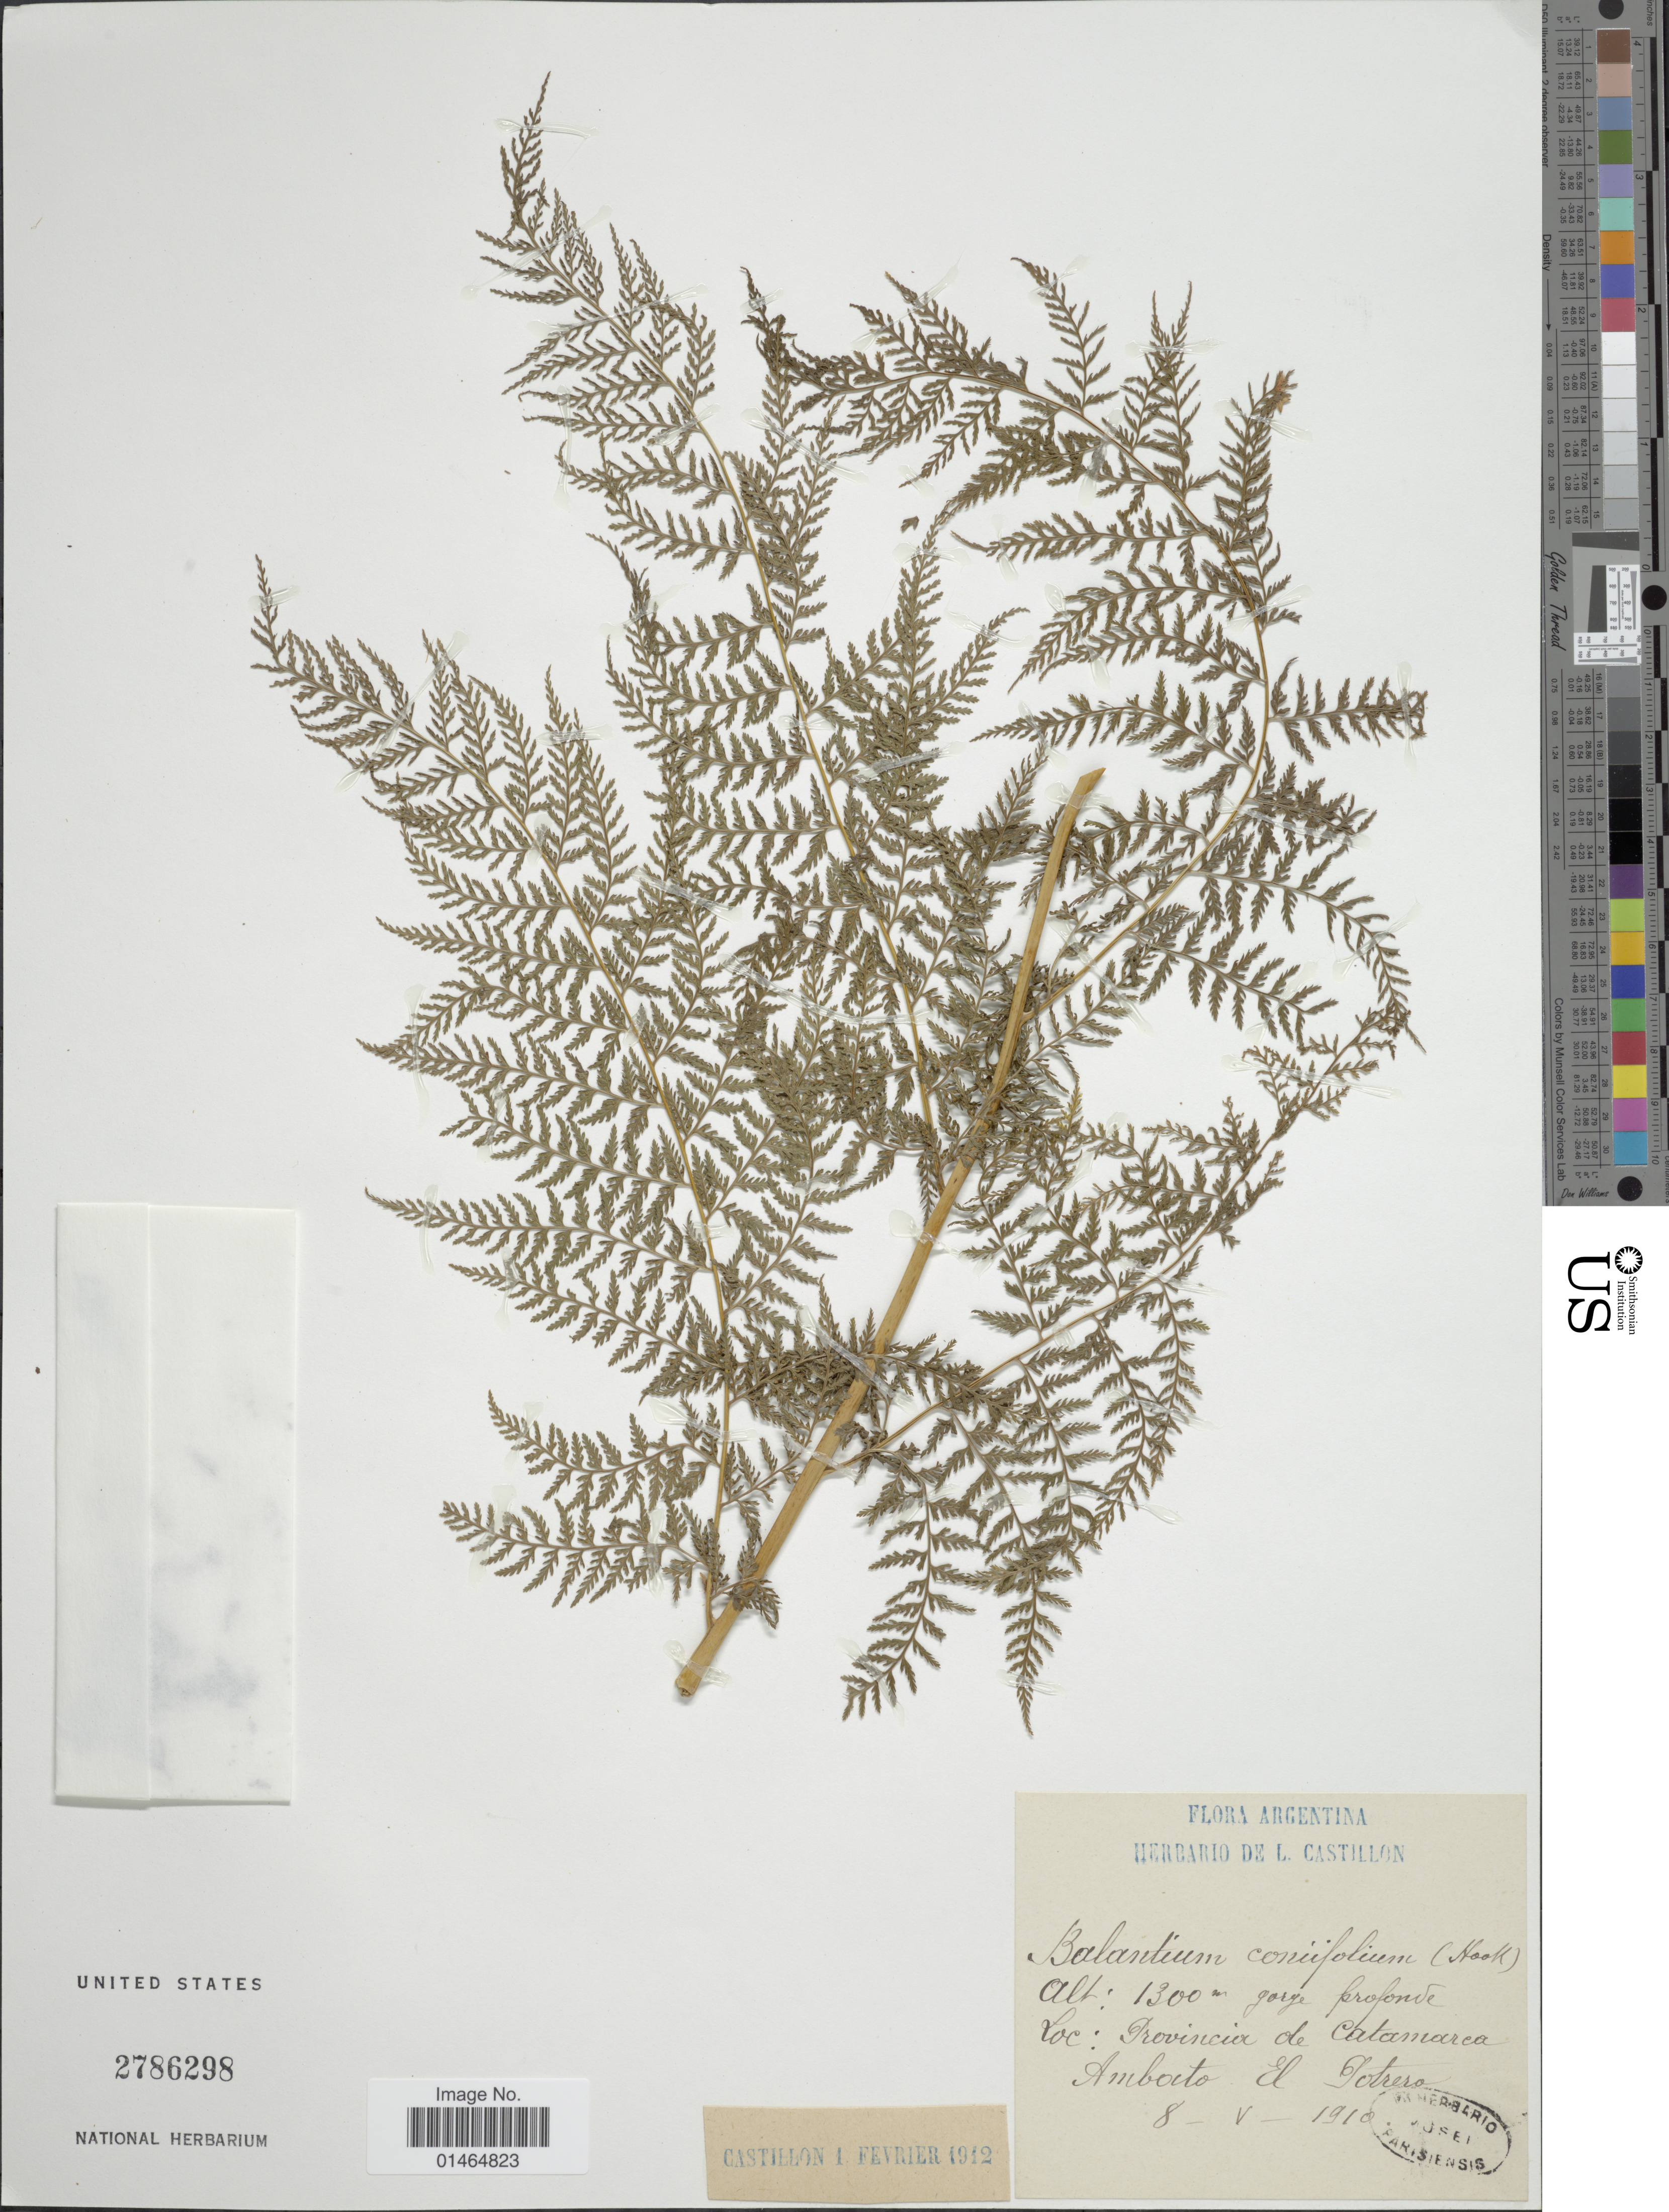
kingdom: Plantae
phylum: Tracheophyta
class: Polypodiopsida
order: Polypodiales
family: Dennstaedtiaceae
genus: Dennstaedtia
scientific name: Dennstaedtia glauca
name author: (Cav.) C. Chr.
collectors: ex herb. L. Castillon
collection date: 1910-05-08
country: Argentina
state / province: Catamarca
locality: Ambato El Potrero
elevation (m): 1300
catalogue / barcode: US 2786298